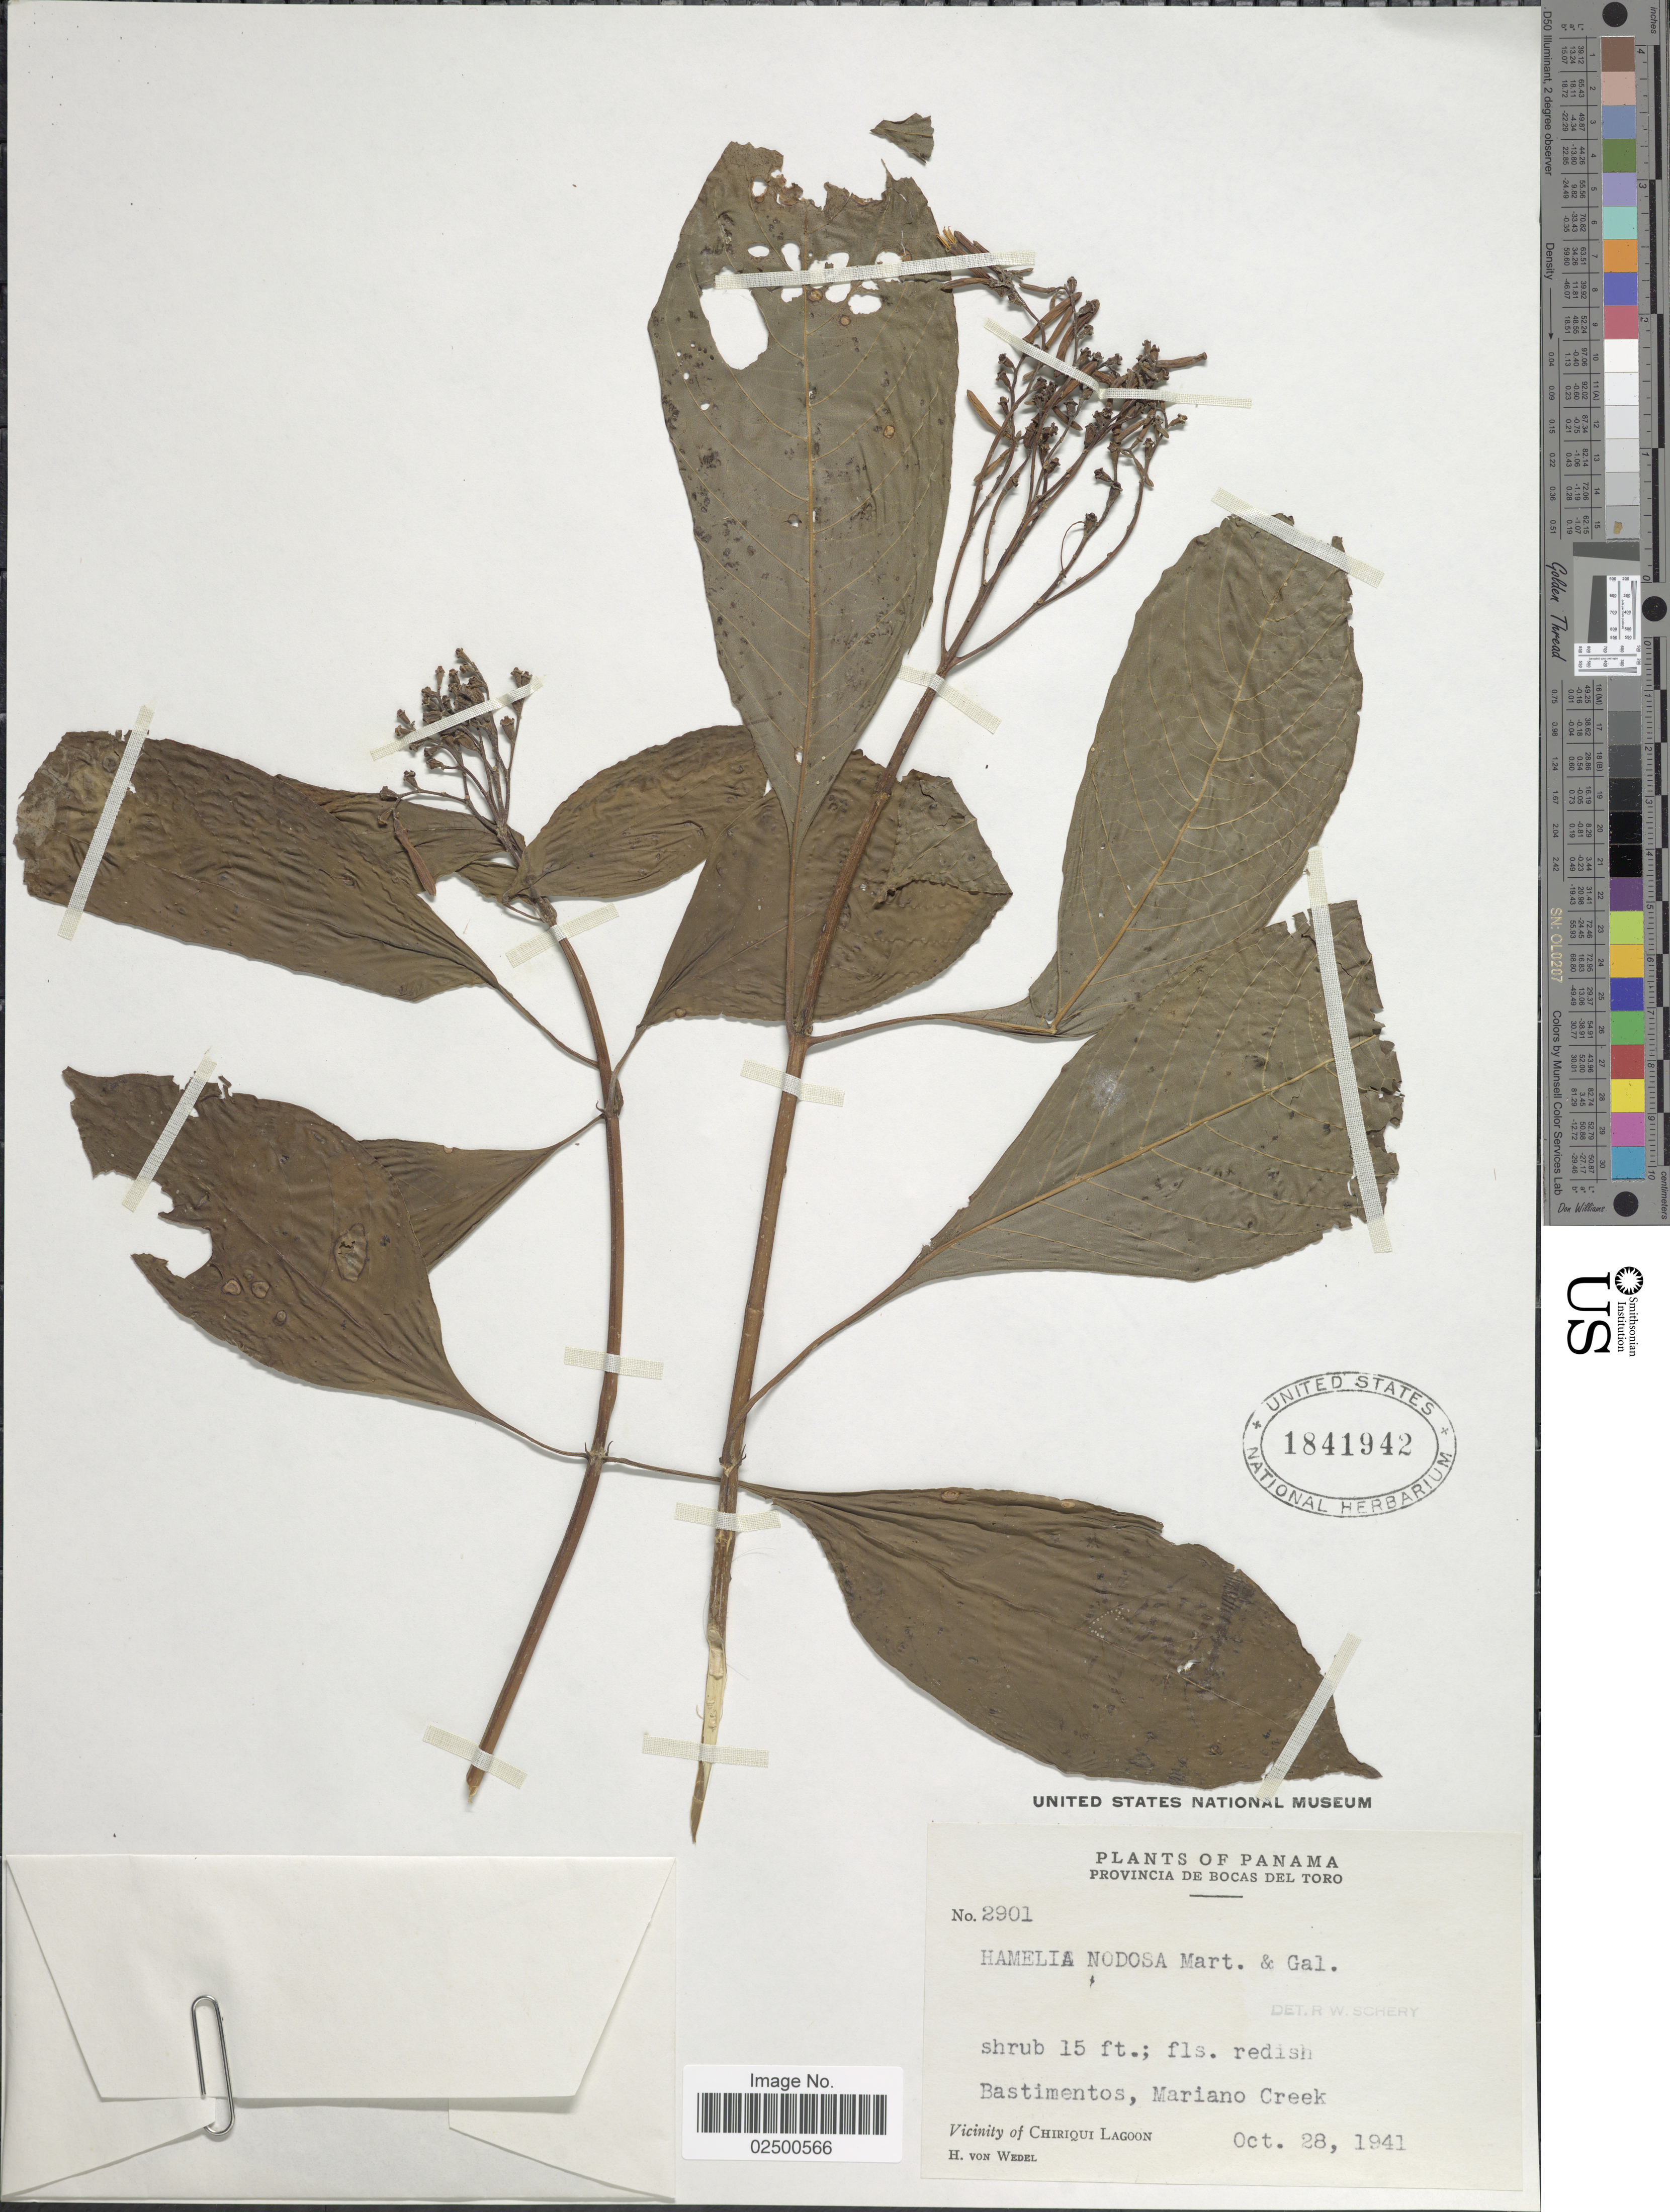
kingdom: Plantae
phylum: Tracheophyta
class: Magnoliopsida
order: Gentianales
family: Rubiaceae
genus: Hamelia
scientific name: Hamelia nodosa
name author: M. Martens & Galeotti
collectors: H. von Wedel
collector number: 2901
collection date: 1941-10-28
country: Panama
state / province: Bocas del Toro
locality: Bastimentos, Mariano Creek. Vicinity of Chiriqui Lagoon.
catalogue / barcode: US 1841942